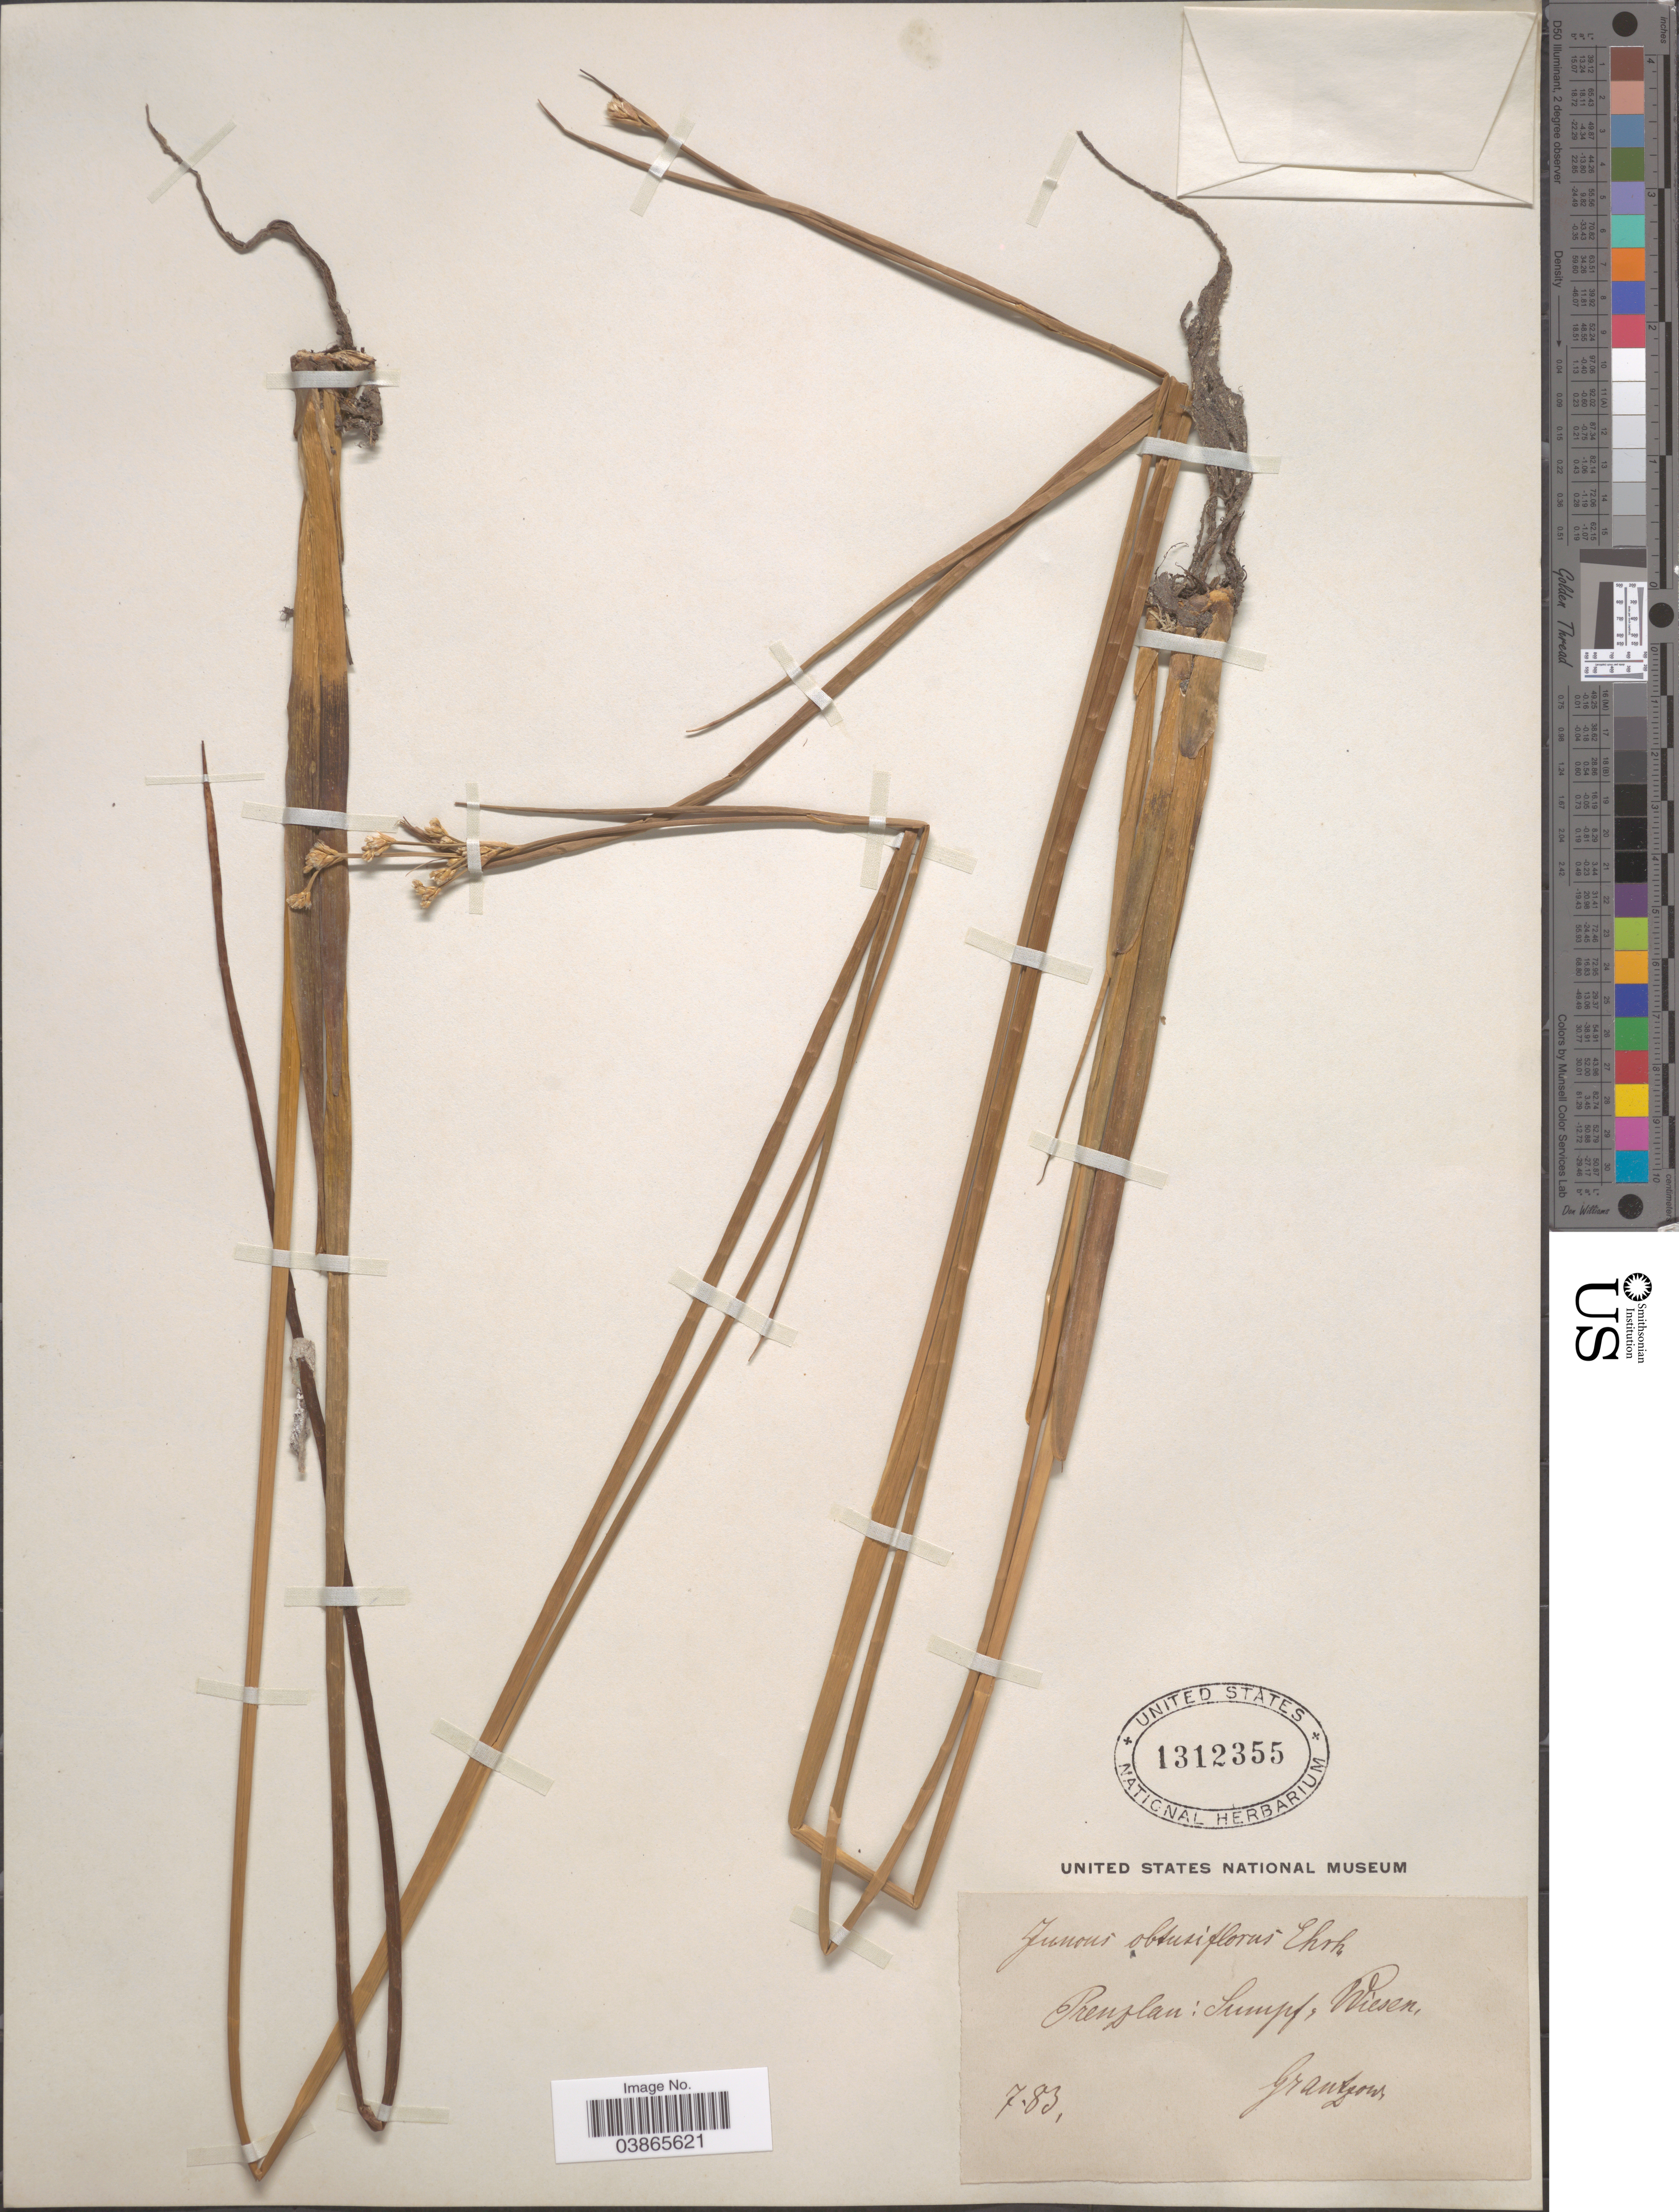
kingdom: Plantae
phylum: Tracheophyta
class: Liliopsida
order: Poales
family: Juncaceae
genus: Juncus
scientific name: Juncus obtusiflorus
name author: Ehrh. ex Hoffm.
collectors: Grantzow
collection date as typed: Transcribed d/m/y: /7/83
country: Germany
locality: Prenzlau: Sumpf, Wiesen.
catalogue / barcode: US 1312355